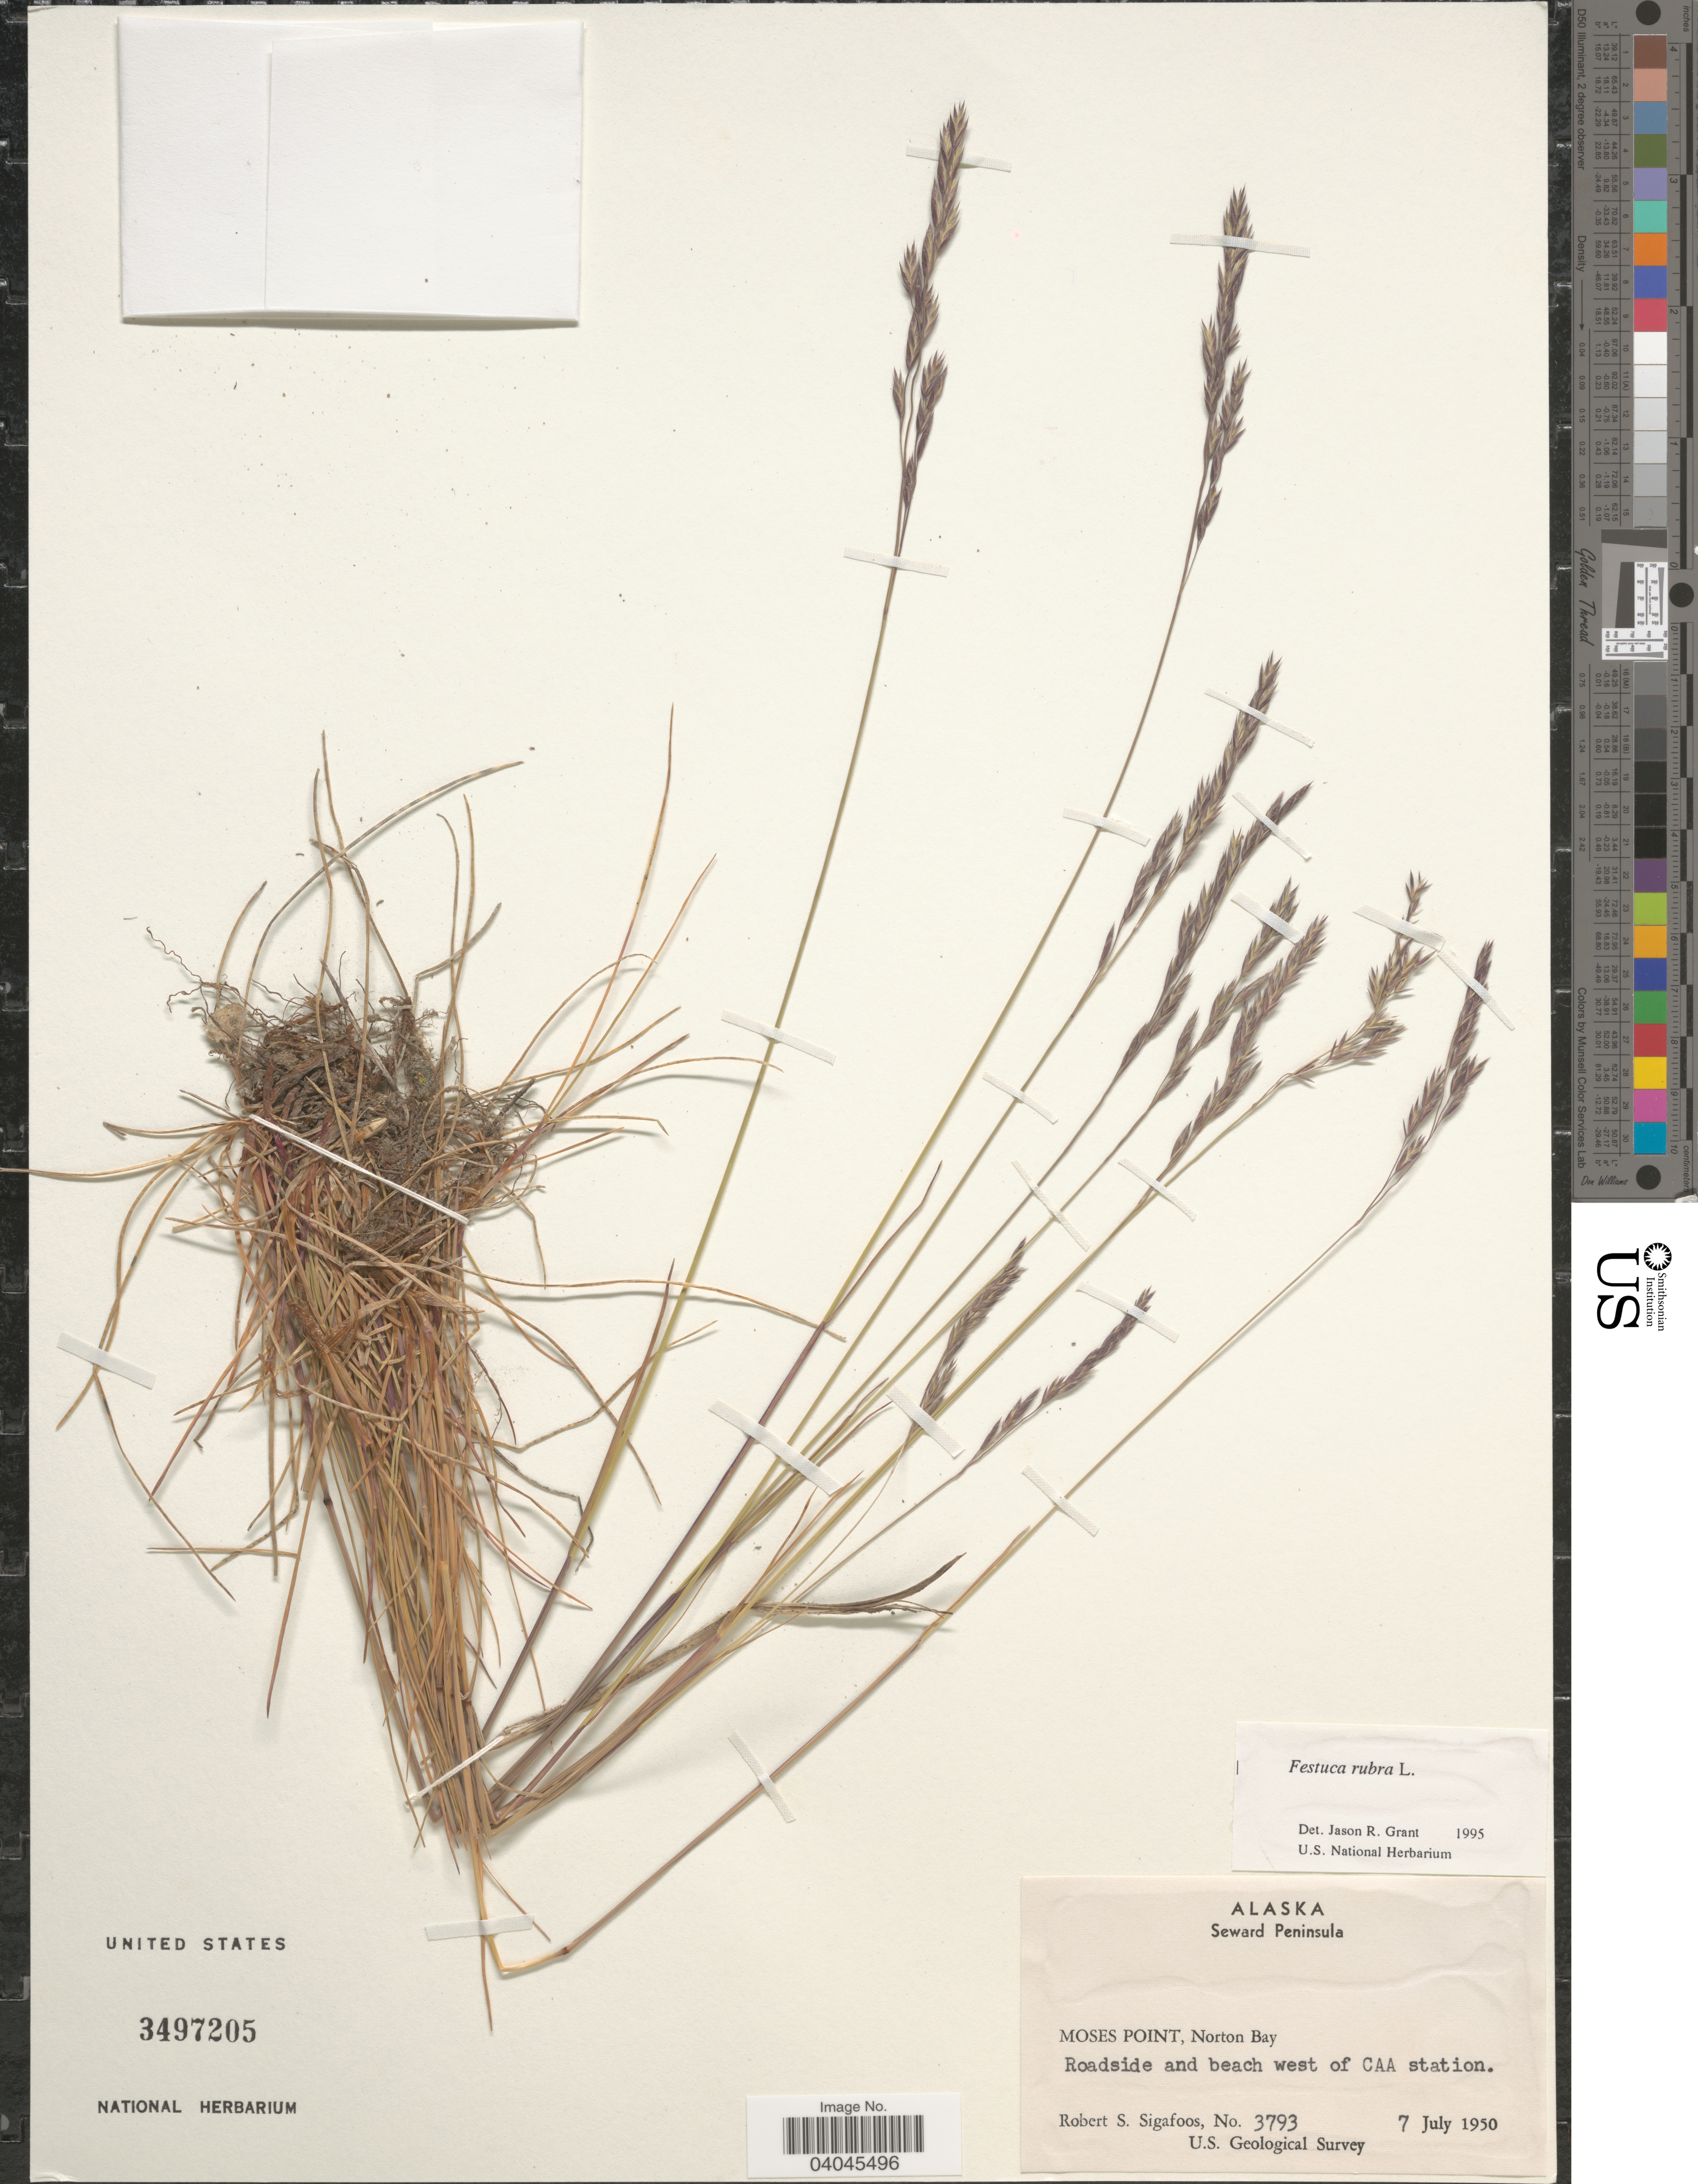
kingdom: Plantae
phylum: Tracheophyta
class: Liliopsida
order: Poales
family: Poaceae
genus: Festuca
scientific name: Festuca rubra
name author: L.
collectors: R. Sigafoos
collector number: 3793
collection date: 1950-07-07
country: United States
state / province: Alaska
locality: Seward Peninsula. Moses Point, Norton Bay. Roadside and beach west of CAA station.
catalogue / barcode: US 3497205